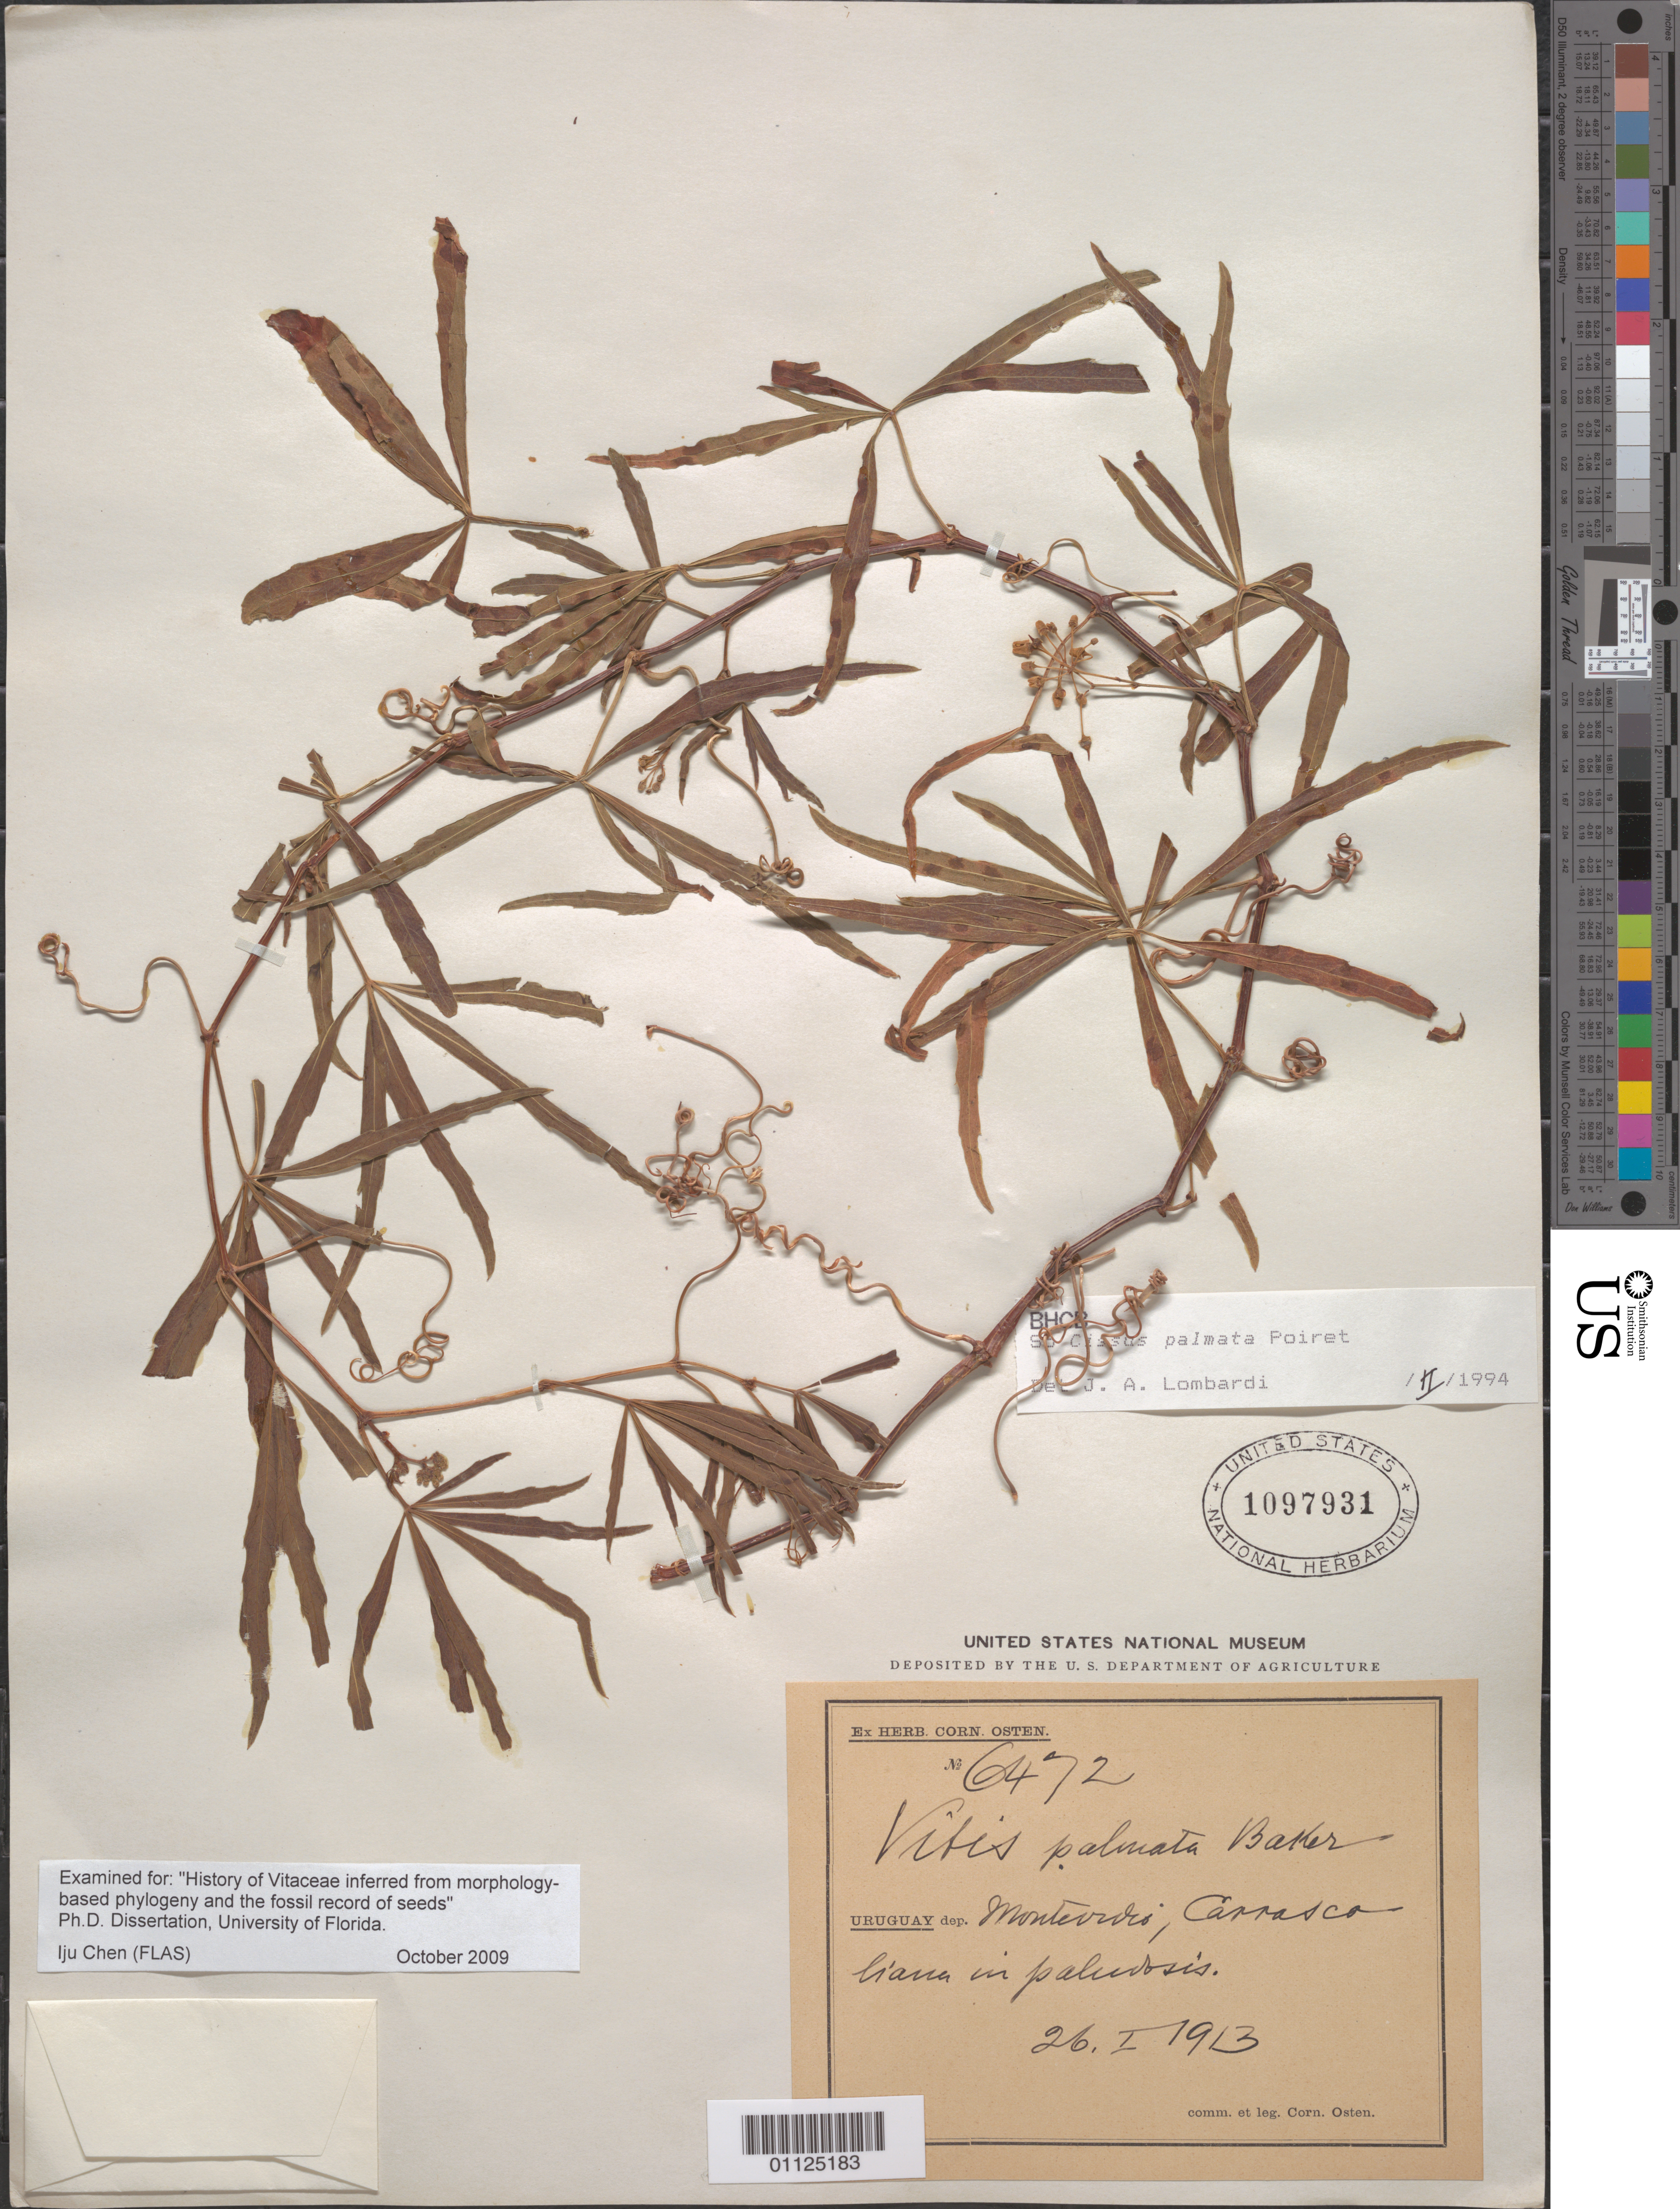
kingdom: Plantae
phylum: Tracheophyta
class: Magnoliopsida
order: Vitales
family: Vitaceae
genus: Cissus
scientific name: Cissus palmata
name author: Poir.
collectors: C. Osten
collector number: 6472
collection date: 1913-01-26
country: Uruguay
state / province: Montevideo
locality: Carrasco.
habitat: Liana.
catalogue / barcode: US 1097931